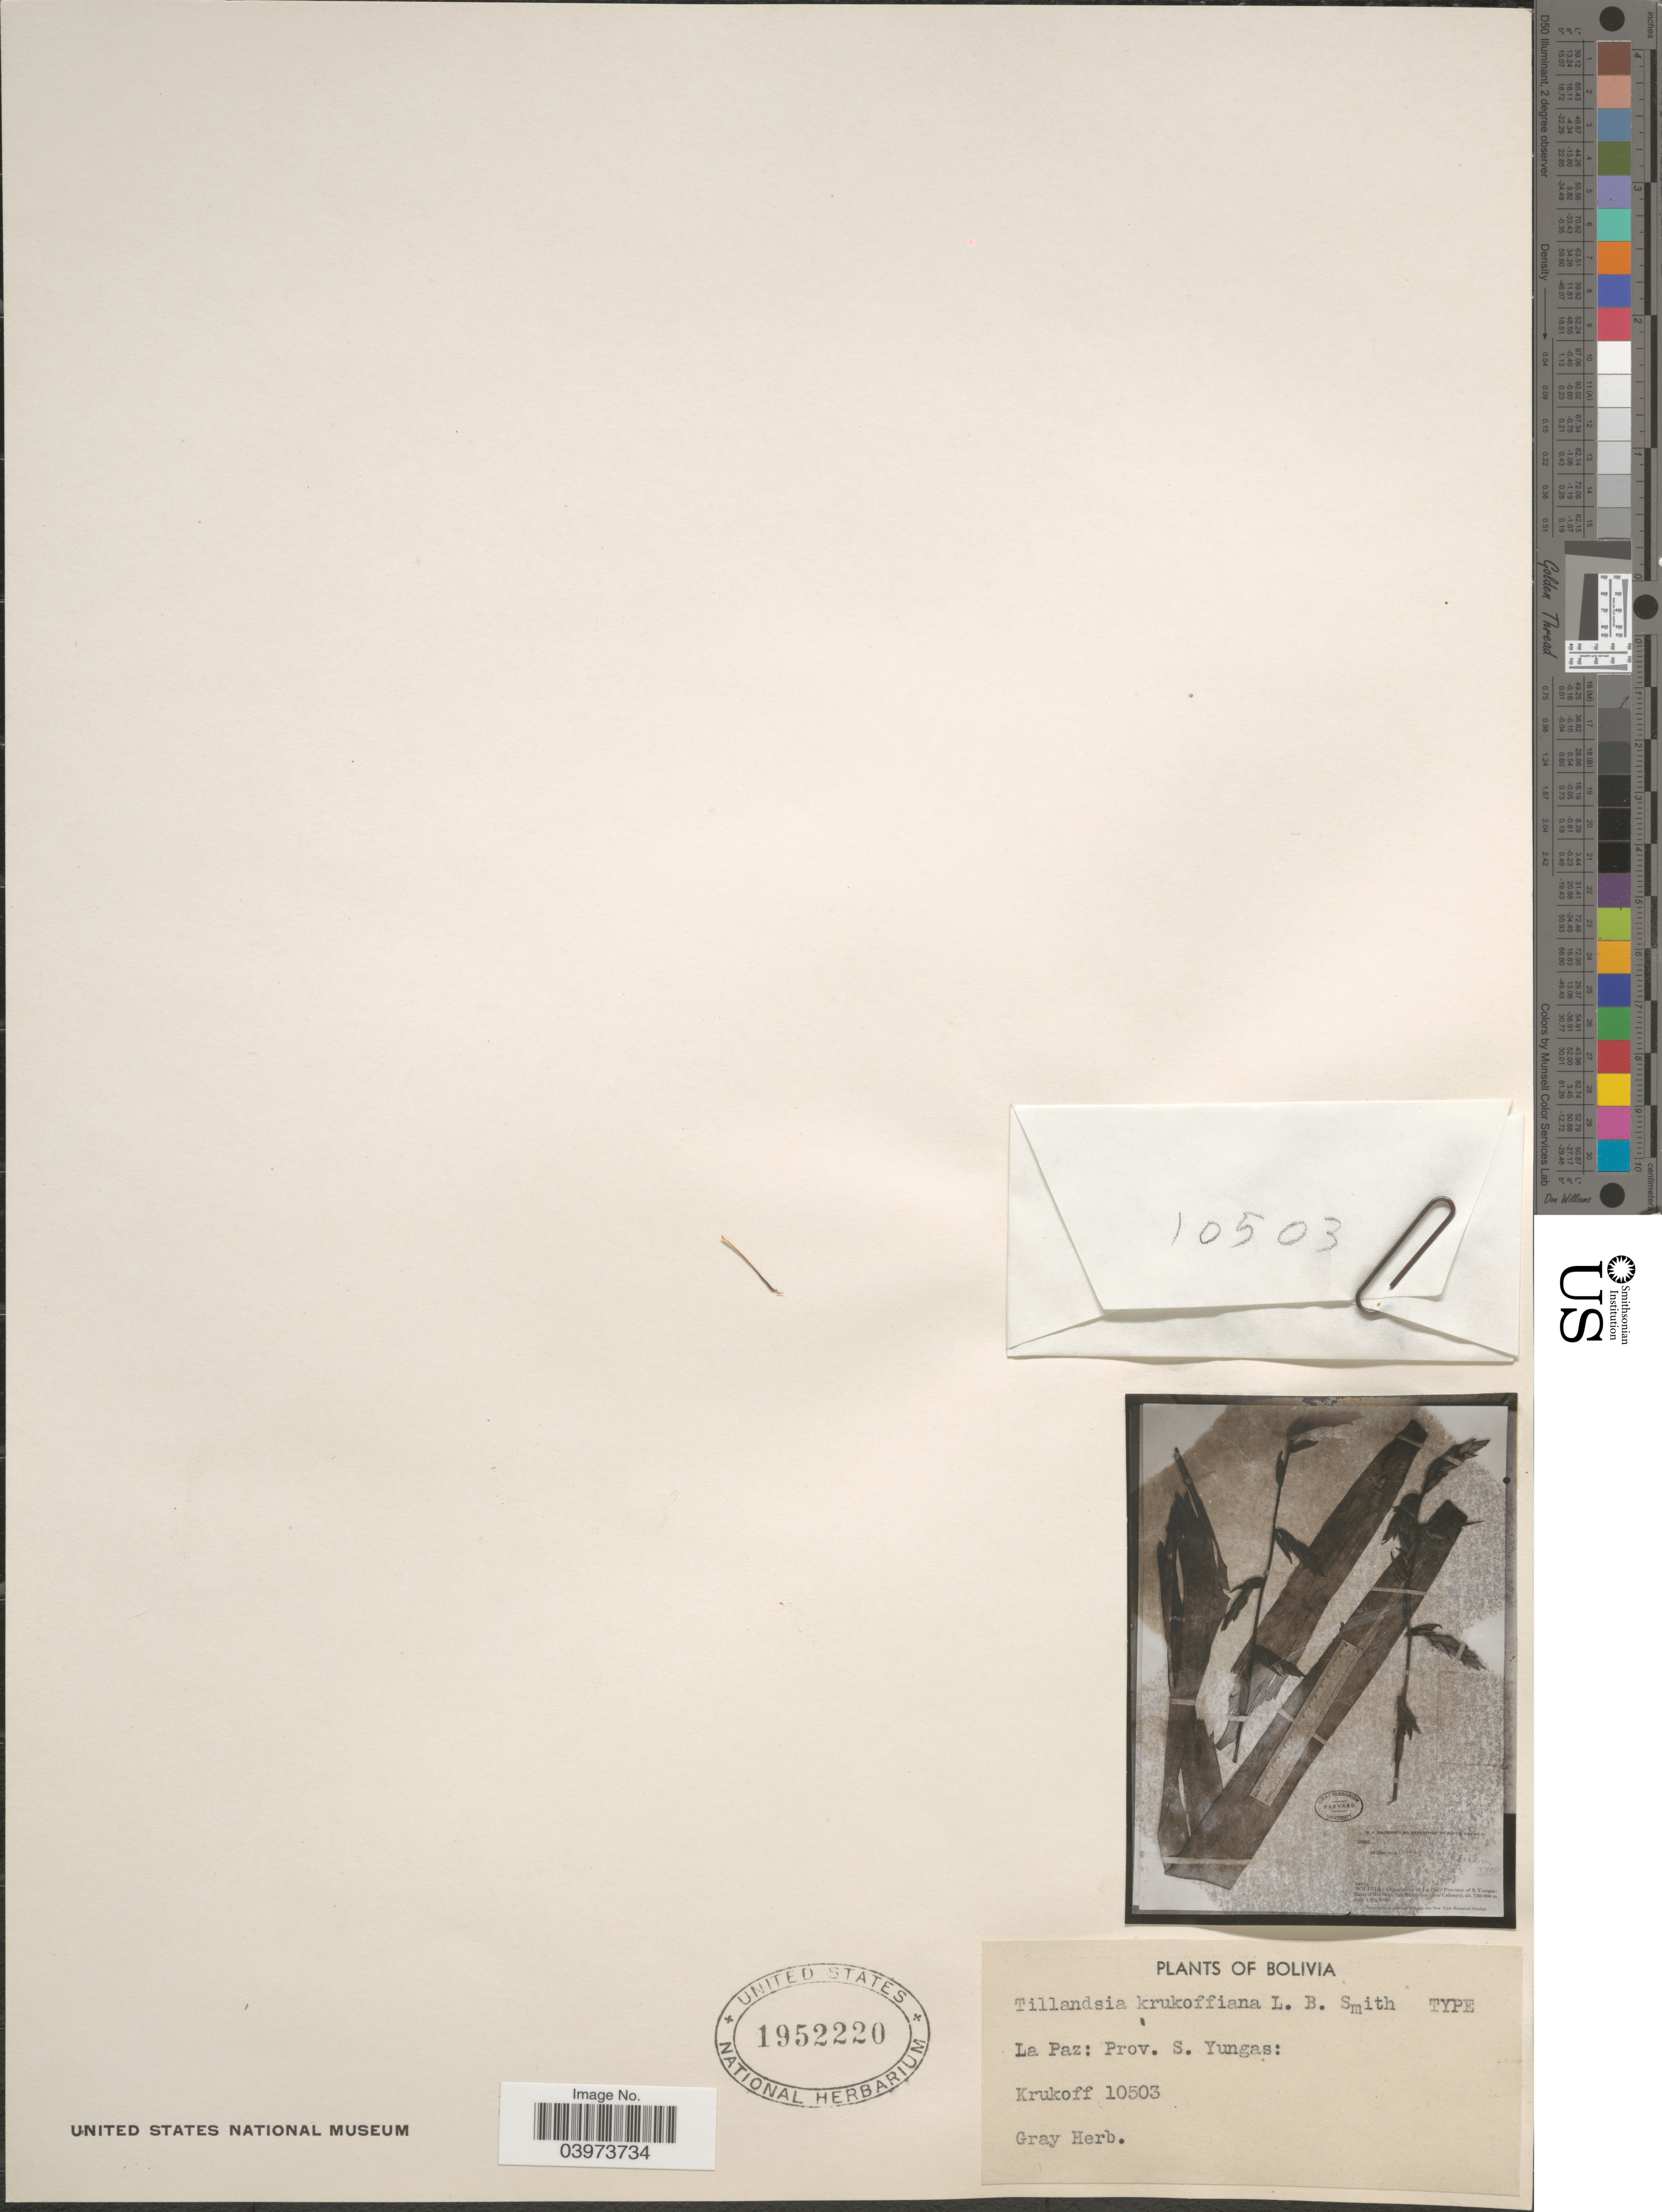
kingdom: Plantae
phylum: Tracheophyta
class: Liliopsida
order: Poales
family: Bromeliaceae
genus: Tillandsia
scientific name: Tillandsia krukoffiana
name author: L.B. Sm.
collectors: Kurkoff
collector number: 10503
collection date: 1934-07-17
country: Bolivia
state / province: La Paz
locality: Expedition to South America. Department of La Paz: Province of S. Yungas: Basin of Rio Bopi, San Bartolome (near Calisaya.)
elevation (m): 750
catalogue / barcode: US 1952220